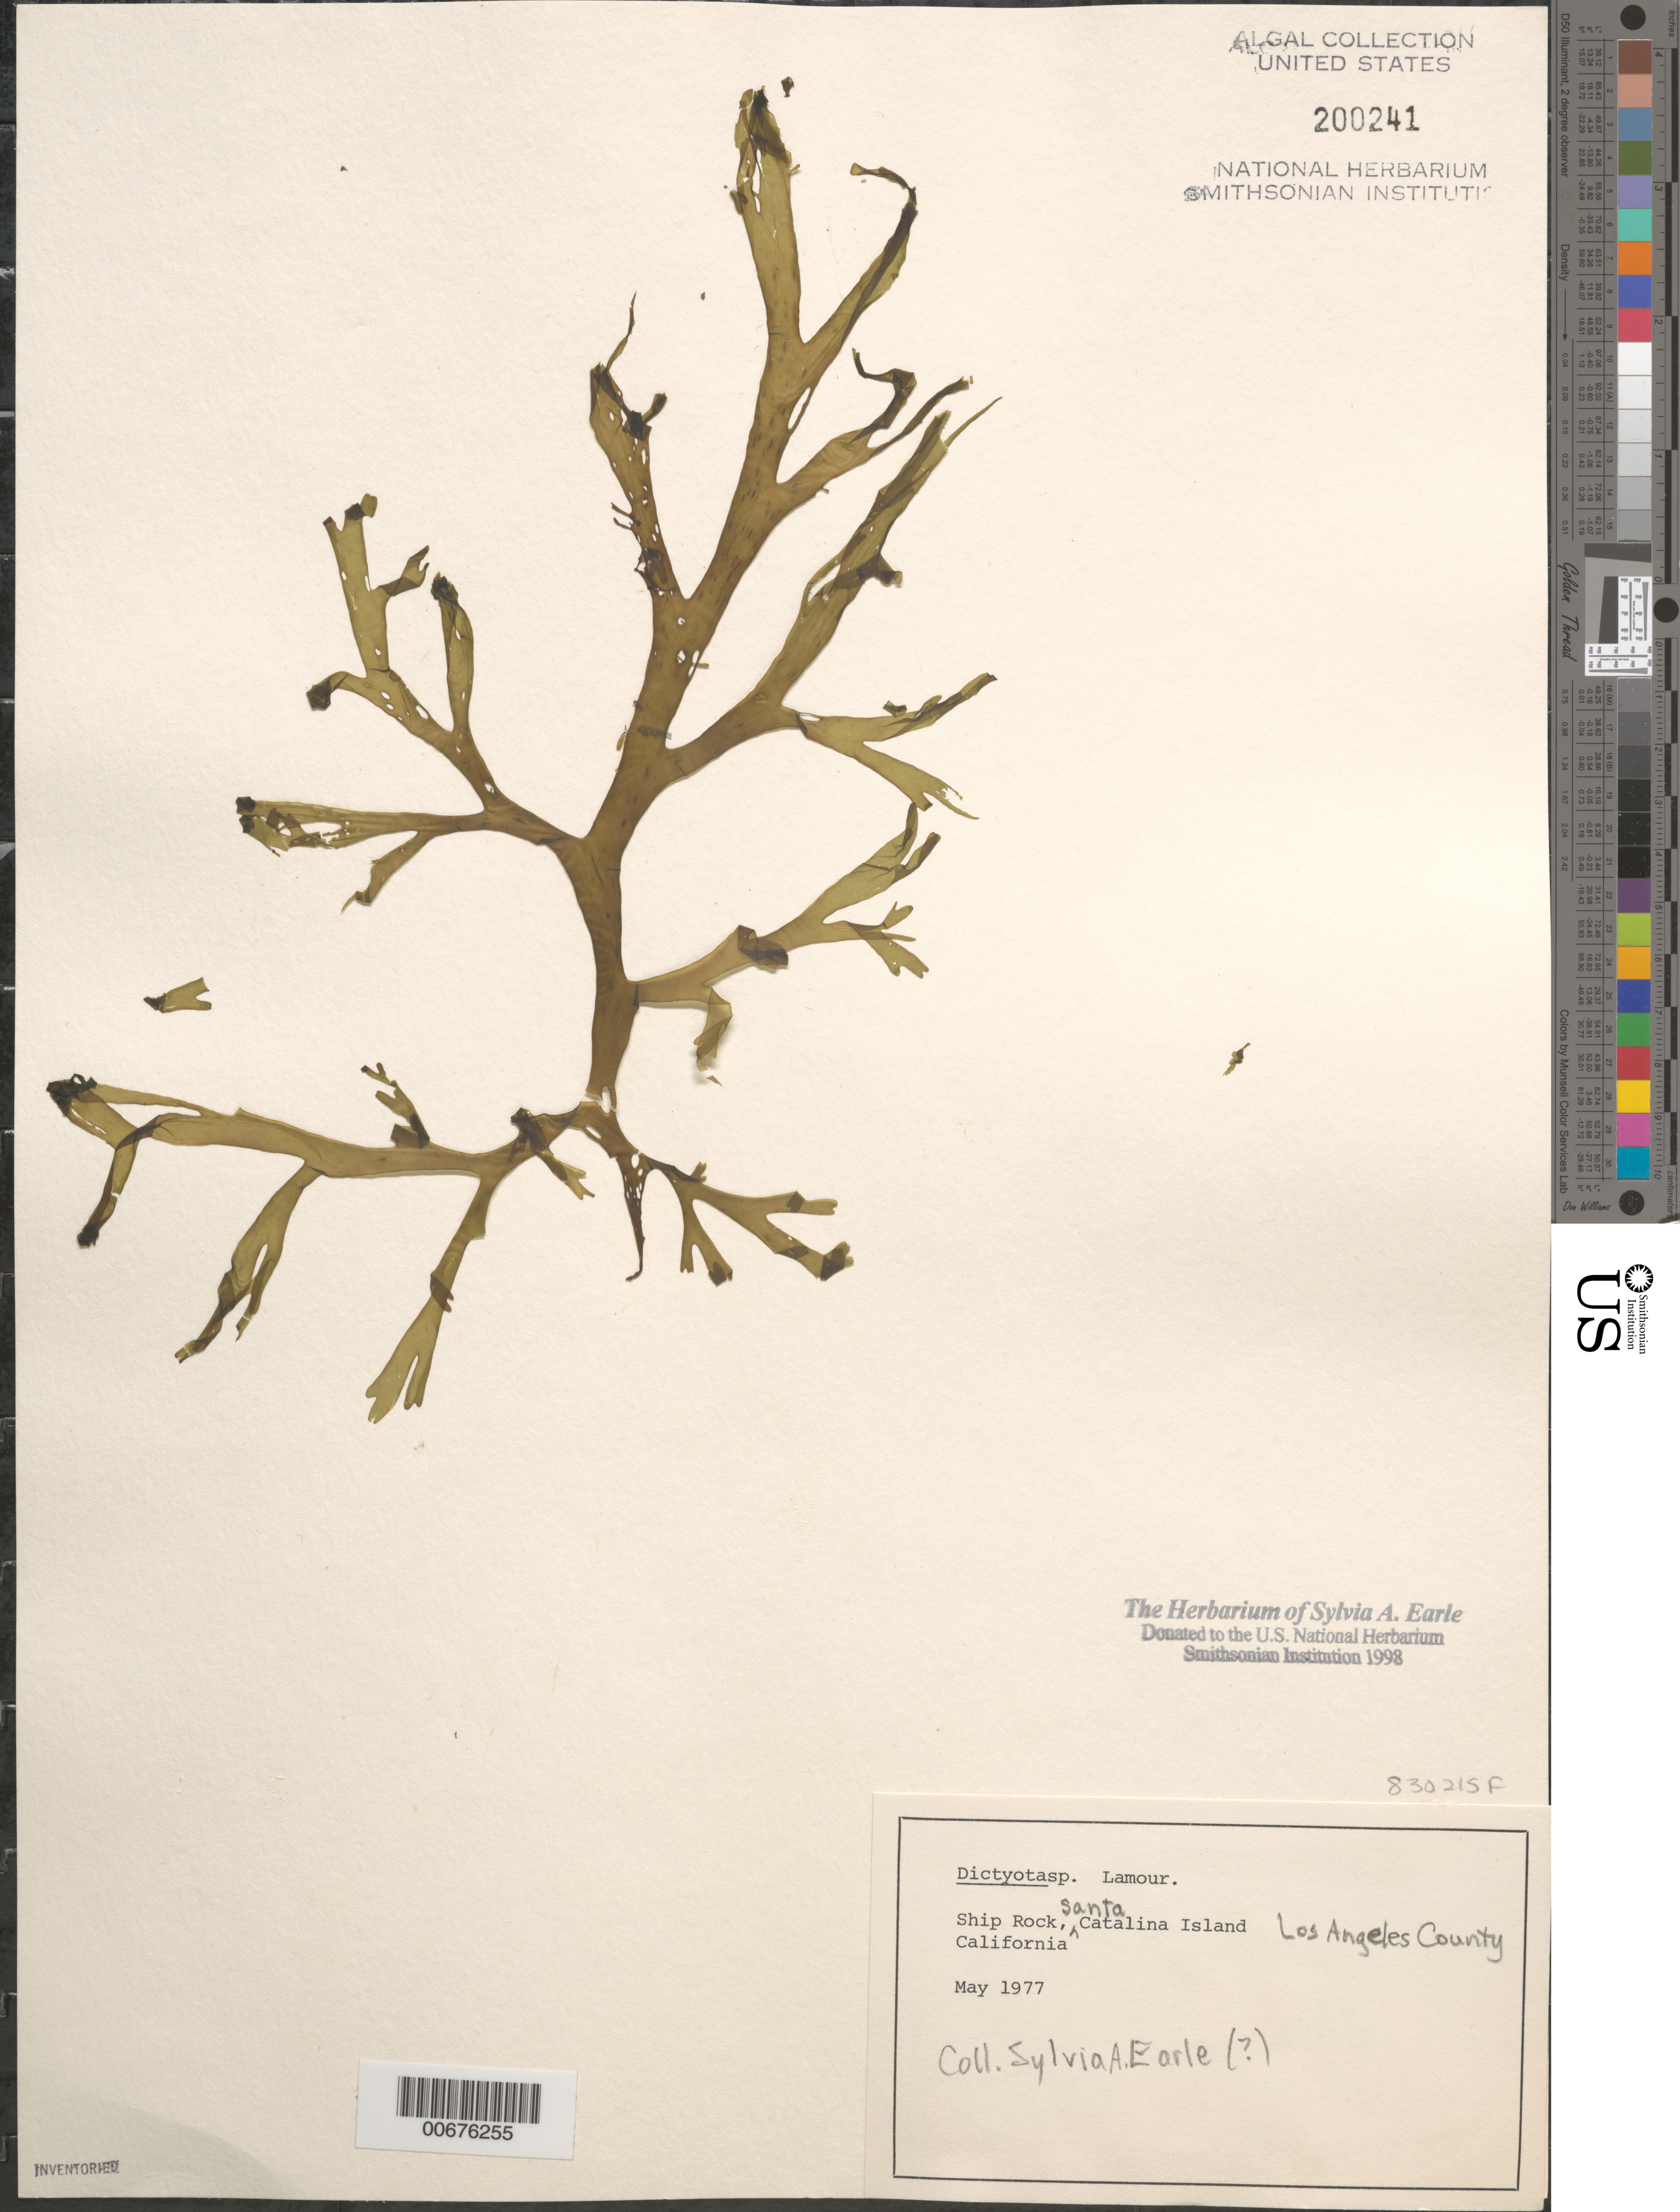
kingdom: Chromista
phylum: Ochrophyta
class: Phaeophyceae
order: Dictyotales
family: Dictyotaceae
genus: Dictyota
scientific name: Dictyota sp.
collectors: S. A. Earle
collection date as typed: May 1977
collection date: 1977-05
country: United States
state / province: California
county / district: Los Angeles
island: Santa Catalina Island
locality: Ship Rock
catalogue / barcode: US 200241